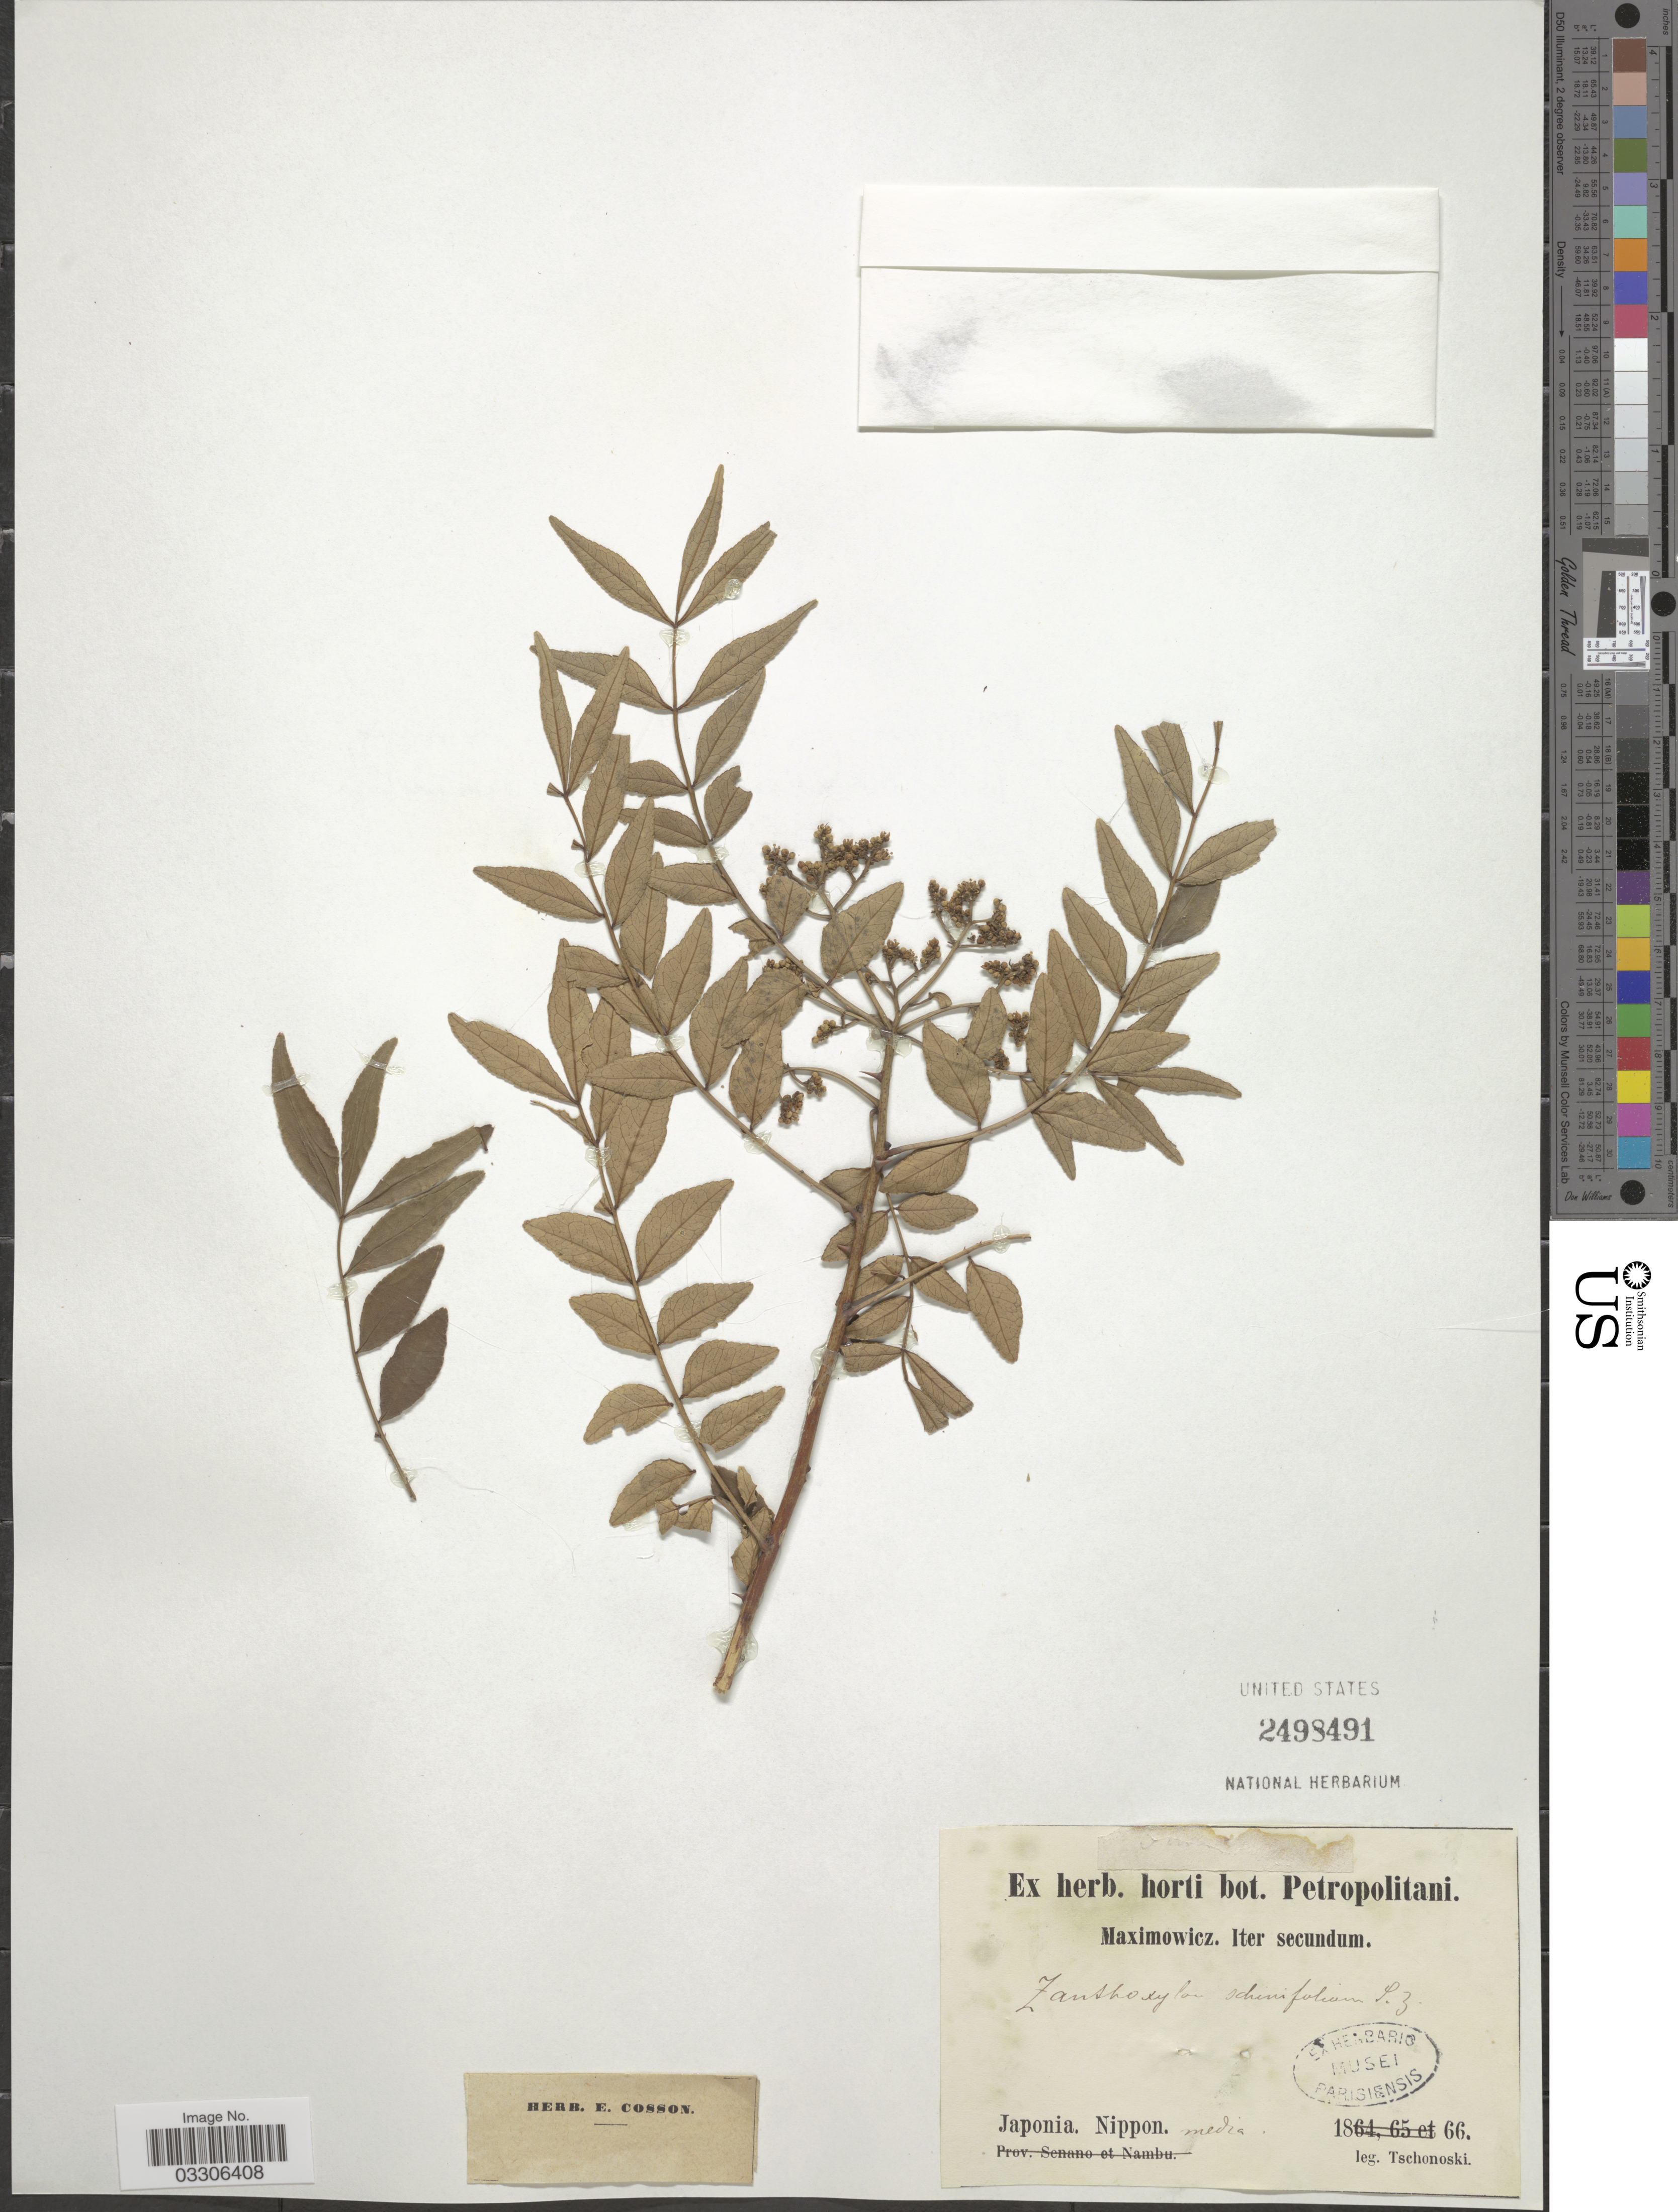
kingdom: Plantae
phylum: Tracheophyta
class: Magnoliopsida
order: Sapindales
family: Rutaceae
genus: Zanthoxylum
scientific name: Zanthoxylum schinifolium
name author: Siebold & Zucc.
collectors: -. Tschonoski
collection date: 1866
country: Japan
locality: Nippon. media.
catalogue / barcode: US 2498491